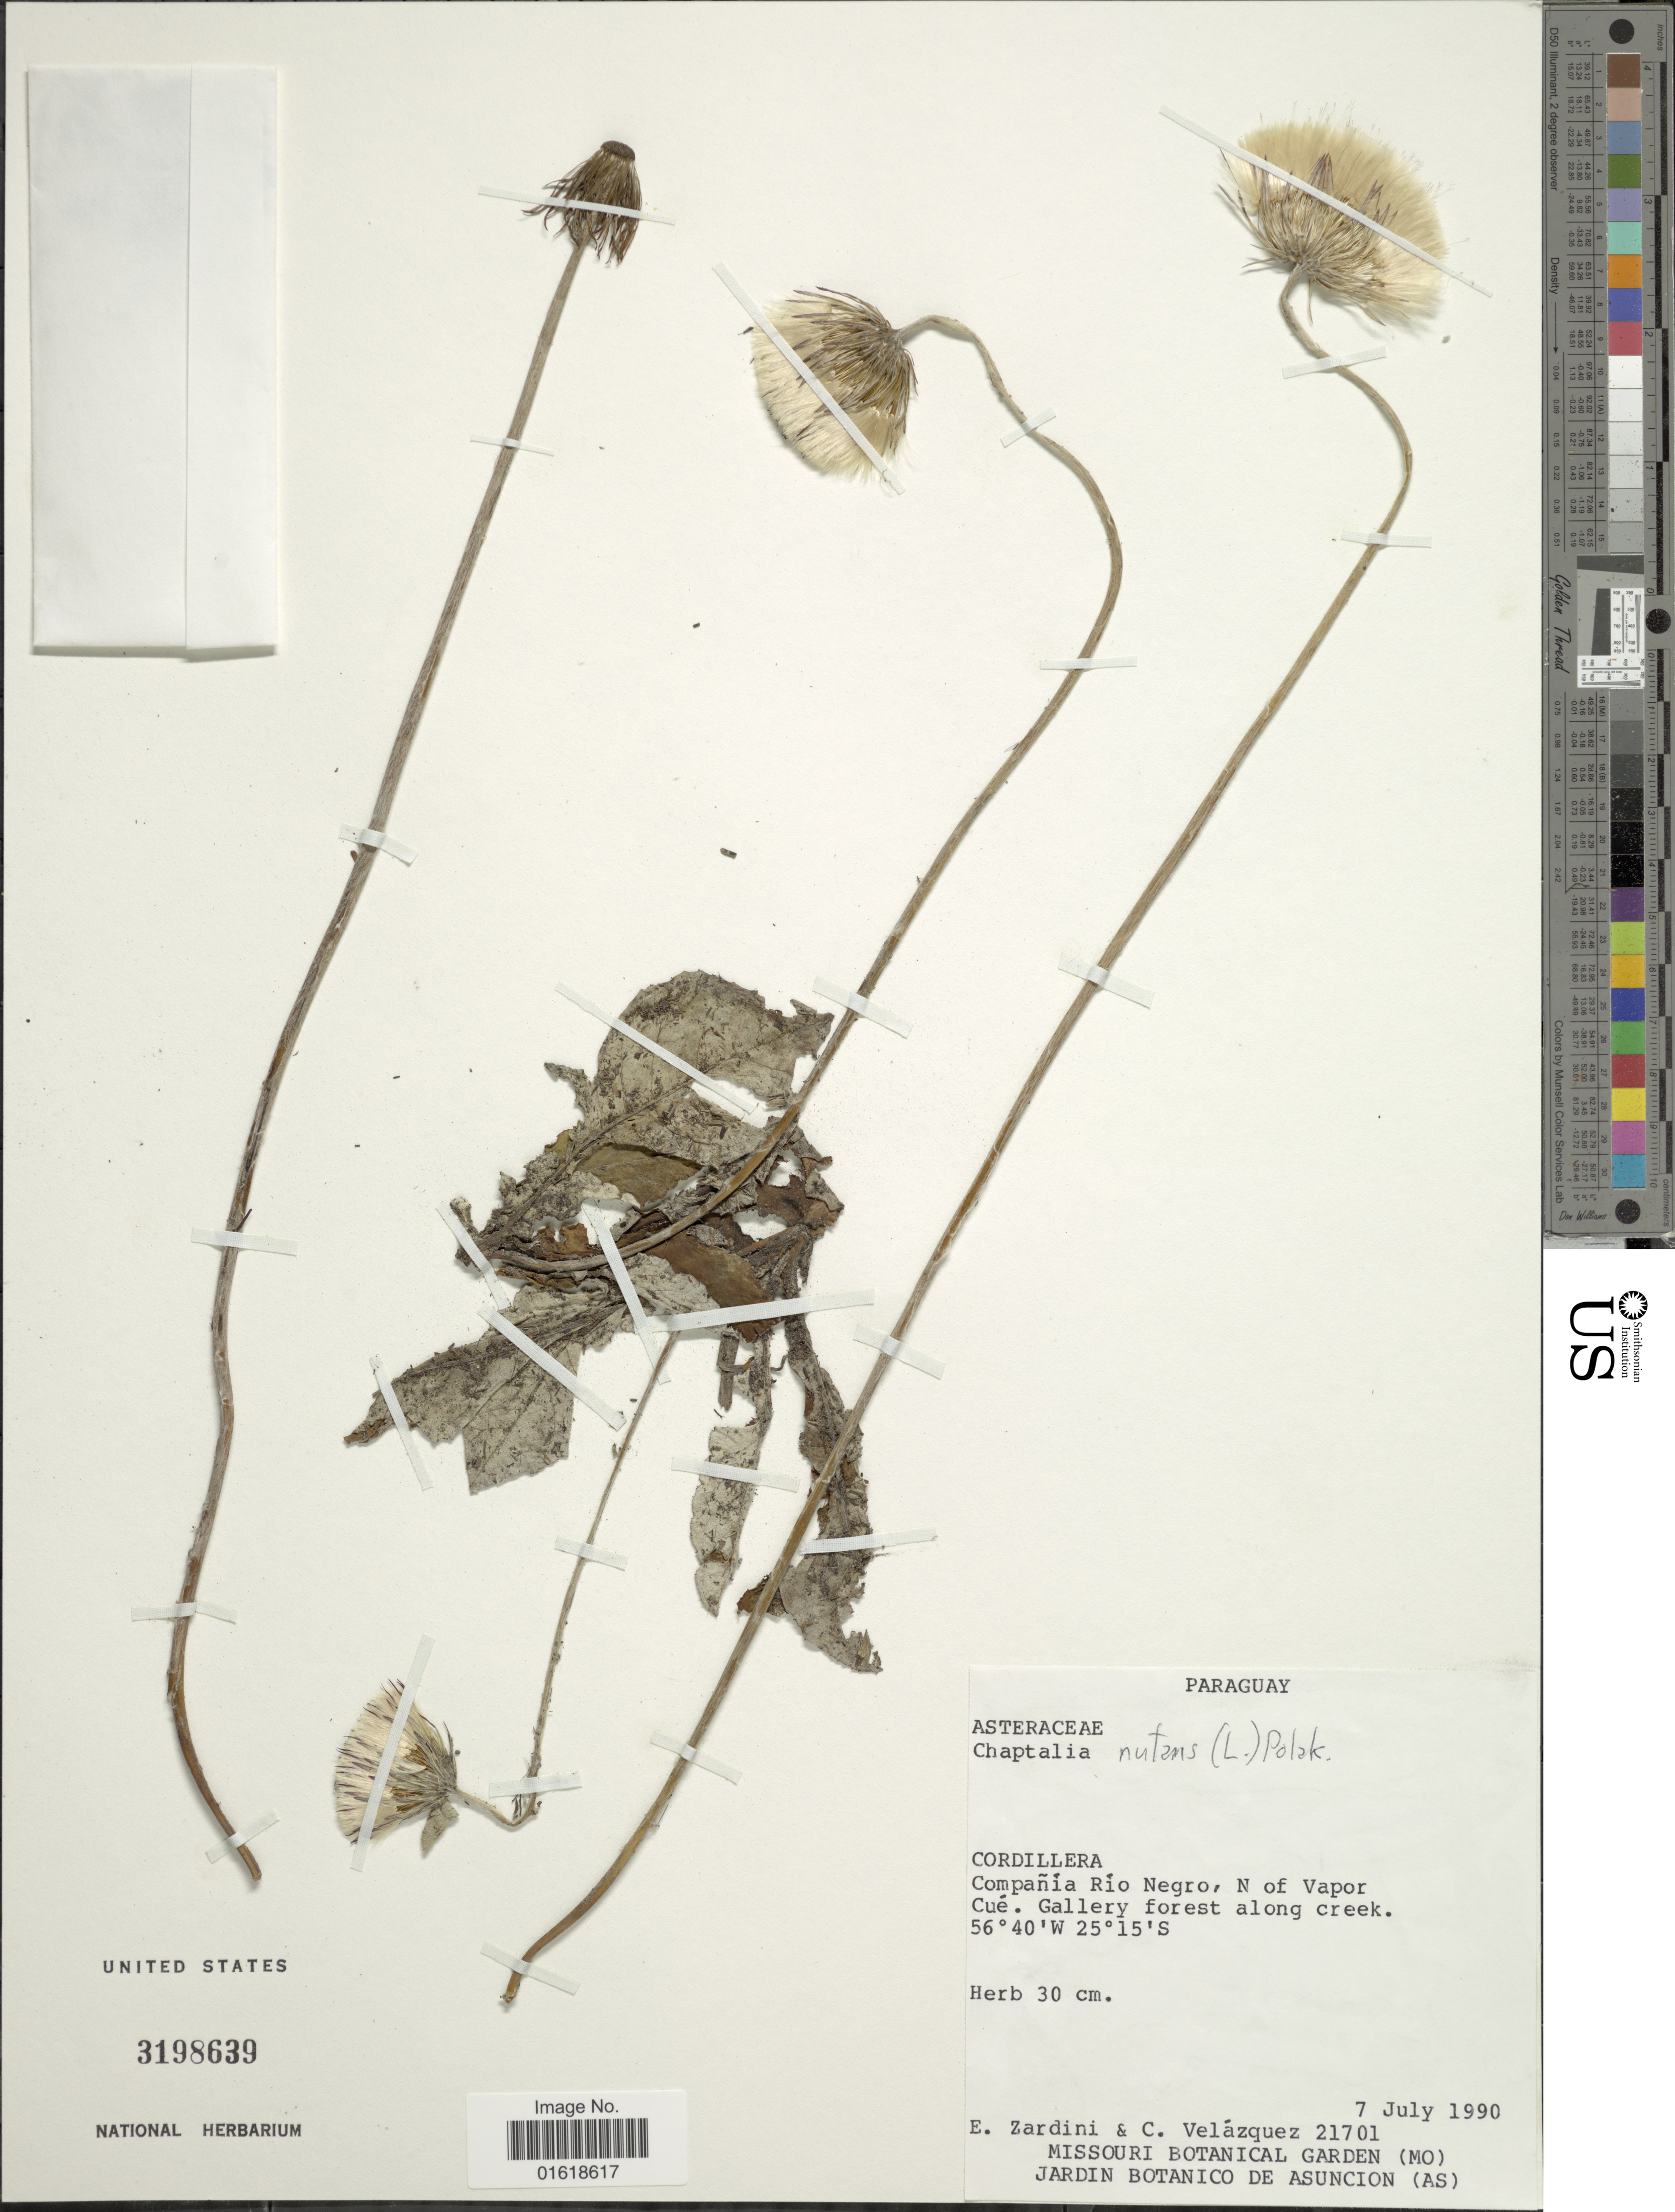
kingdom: Plantae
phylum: Tracheophyta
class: Magnoliopsida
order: Asterales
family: Asteraceae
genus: Chaptalia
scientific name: Chaptalia nutans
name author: (L.) Pol.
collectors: E. M. Zardini & C. Velázquez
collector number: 21701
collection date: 1990-07-07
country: Paraguay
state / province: Cordillera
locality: Cordillera. Compañía Río Negro, N of Vapor Cué. Gallery forest along creek.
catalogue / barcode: US 3198639